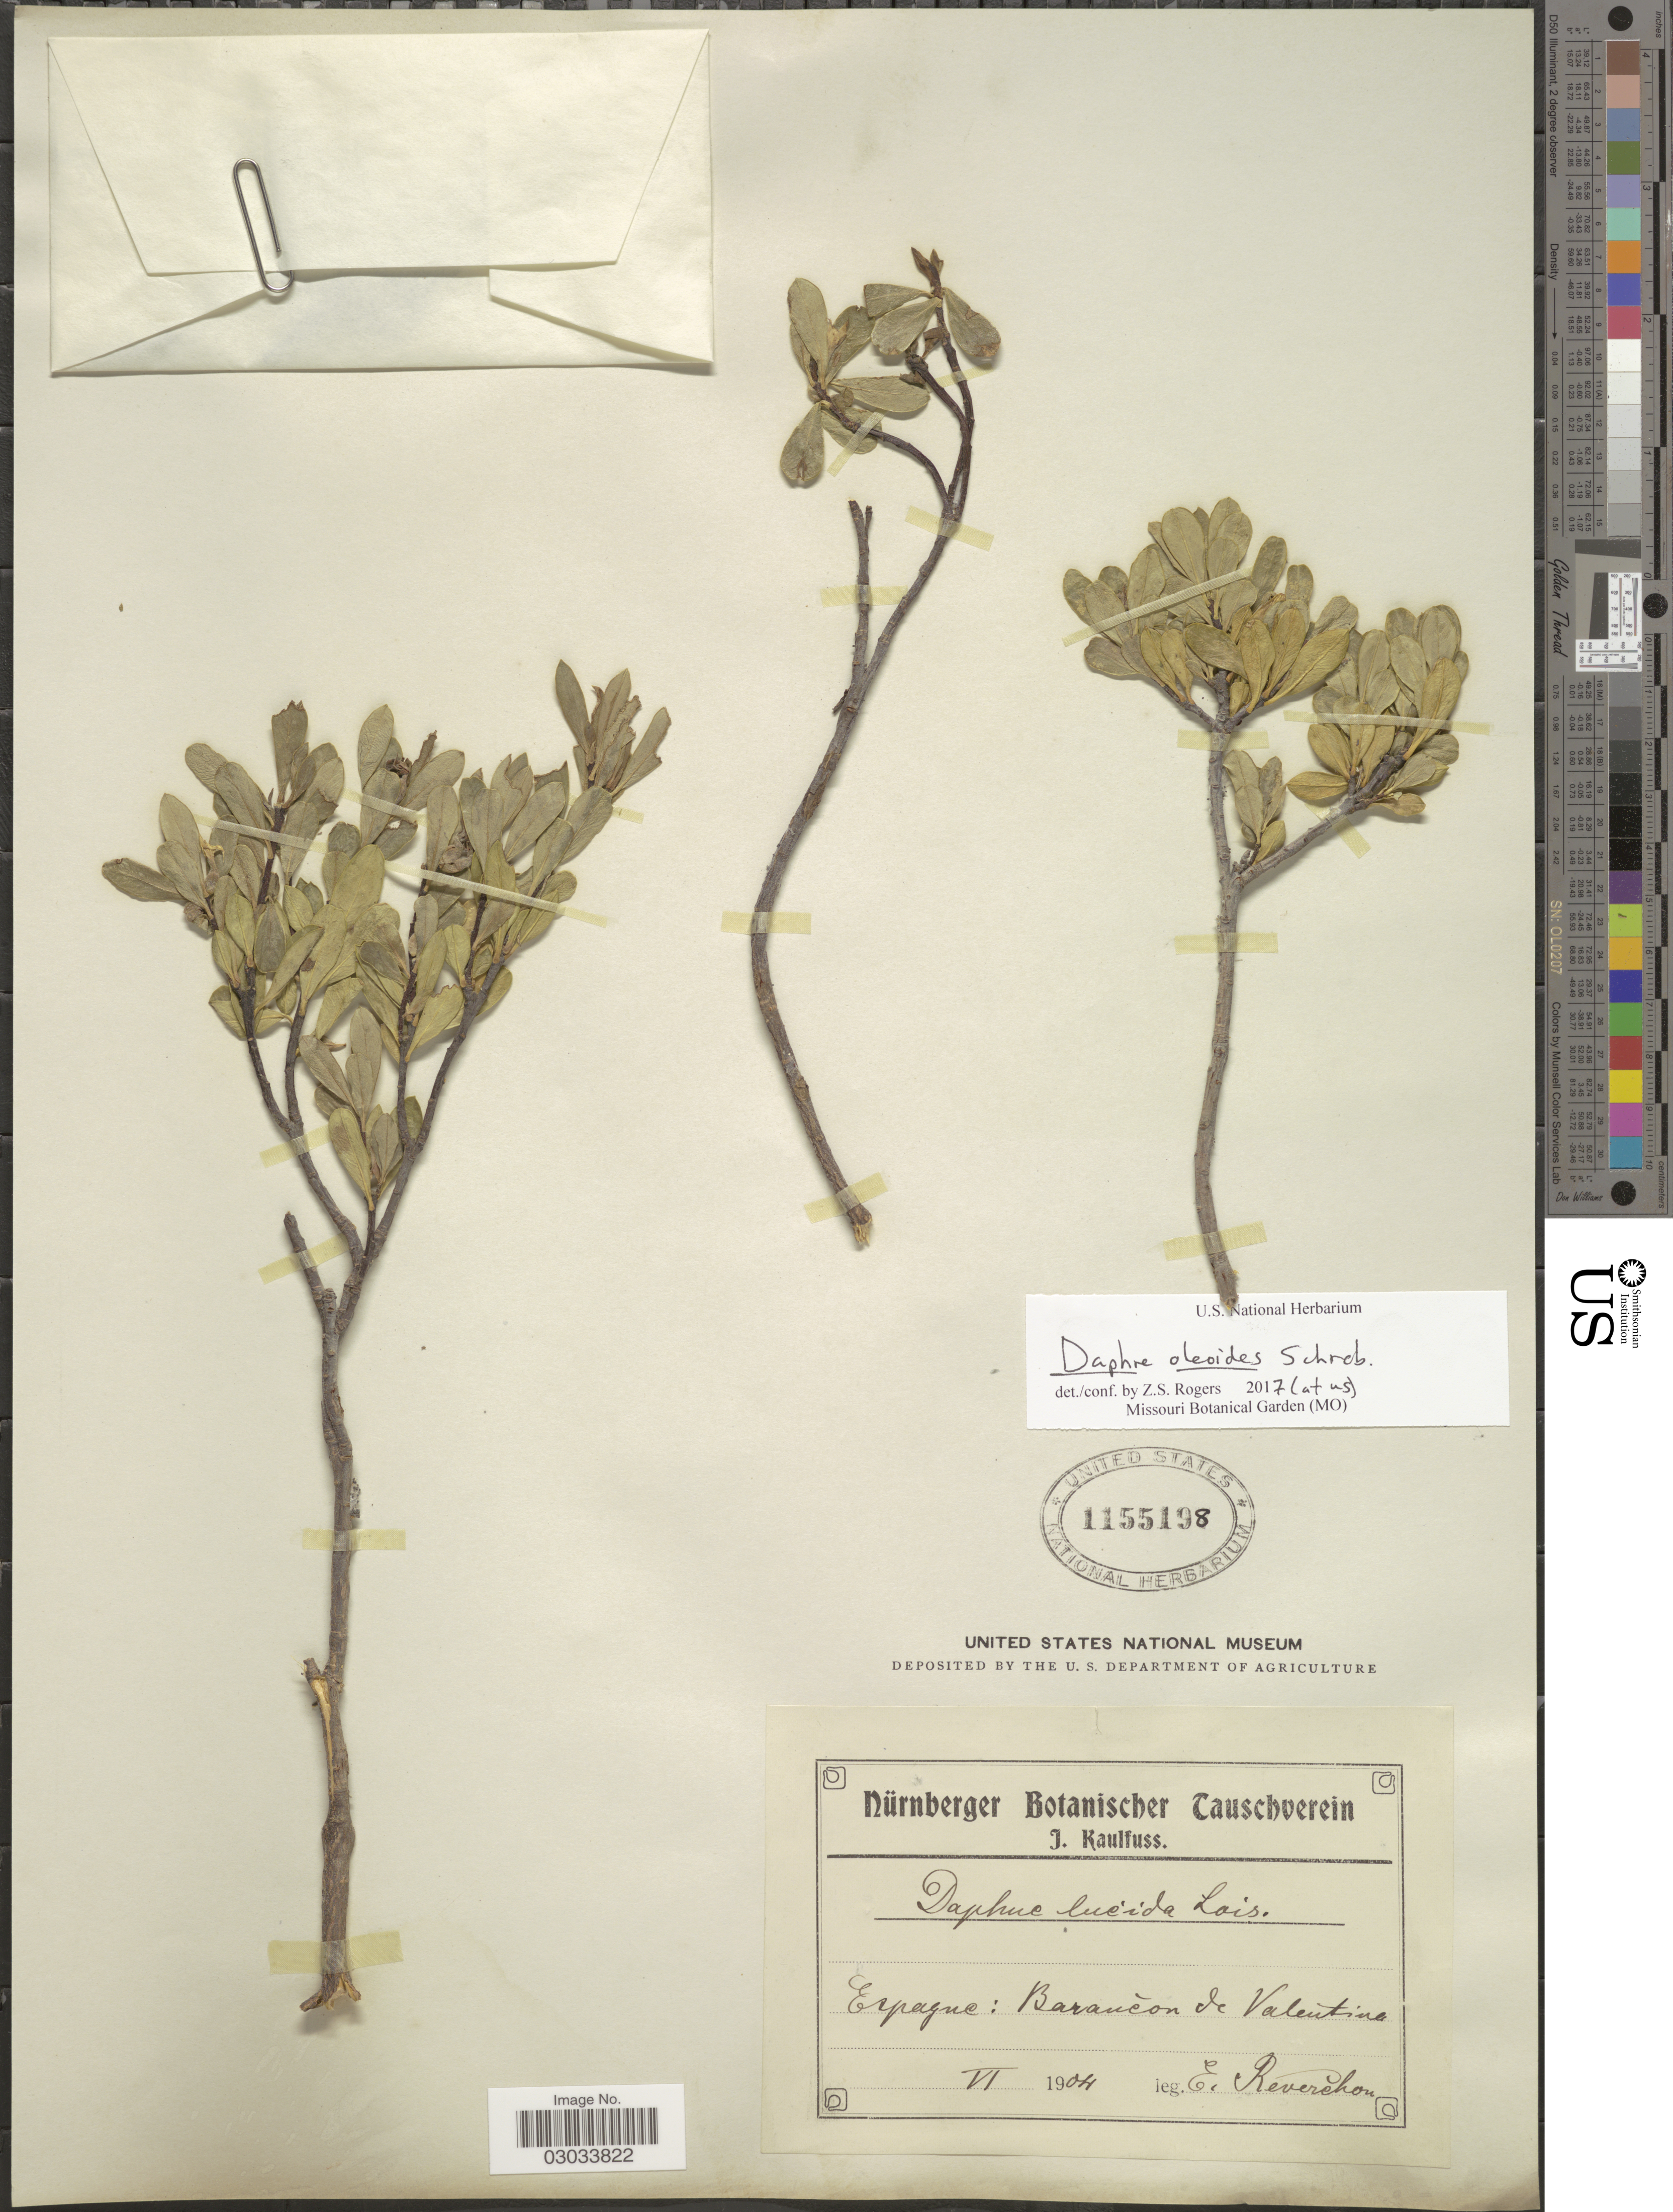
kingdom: Plantae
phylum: Tracheophyta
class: Magnoliopsida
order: Malvales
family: Thymelaeaceae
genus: Daphne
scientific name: Daphne oleoides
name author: L.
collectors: E. Reverchon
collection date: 1904-06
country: Spain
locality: Barancon de Valentina.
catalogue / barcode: US 1155198